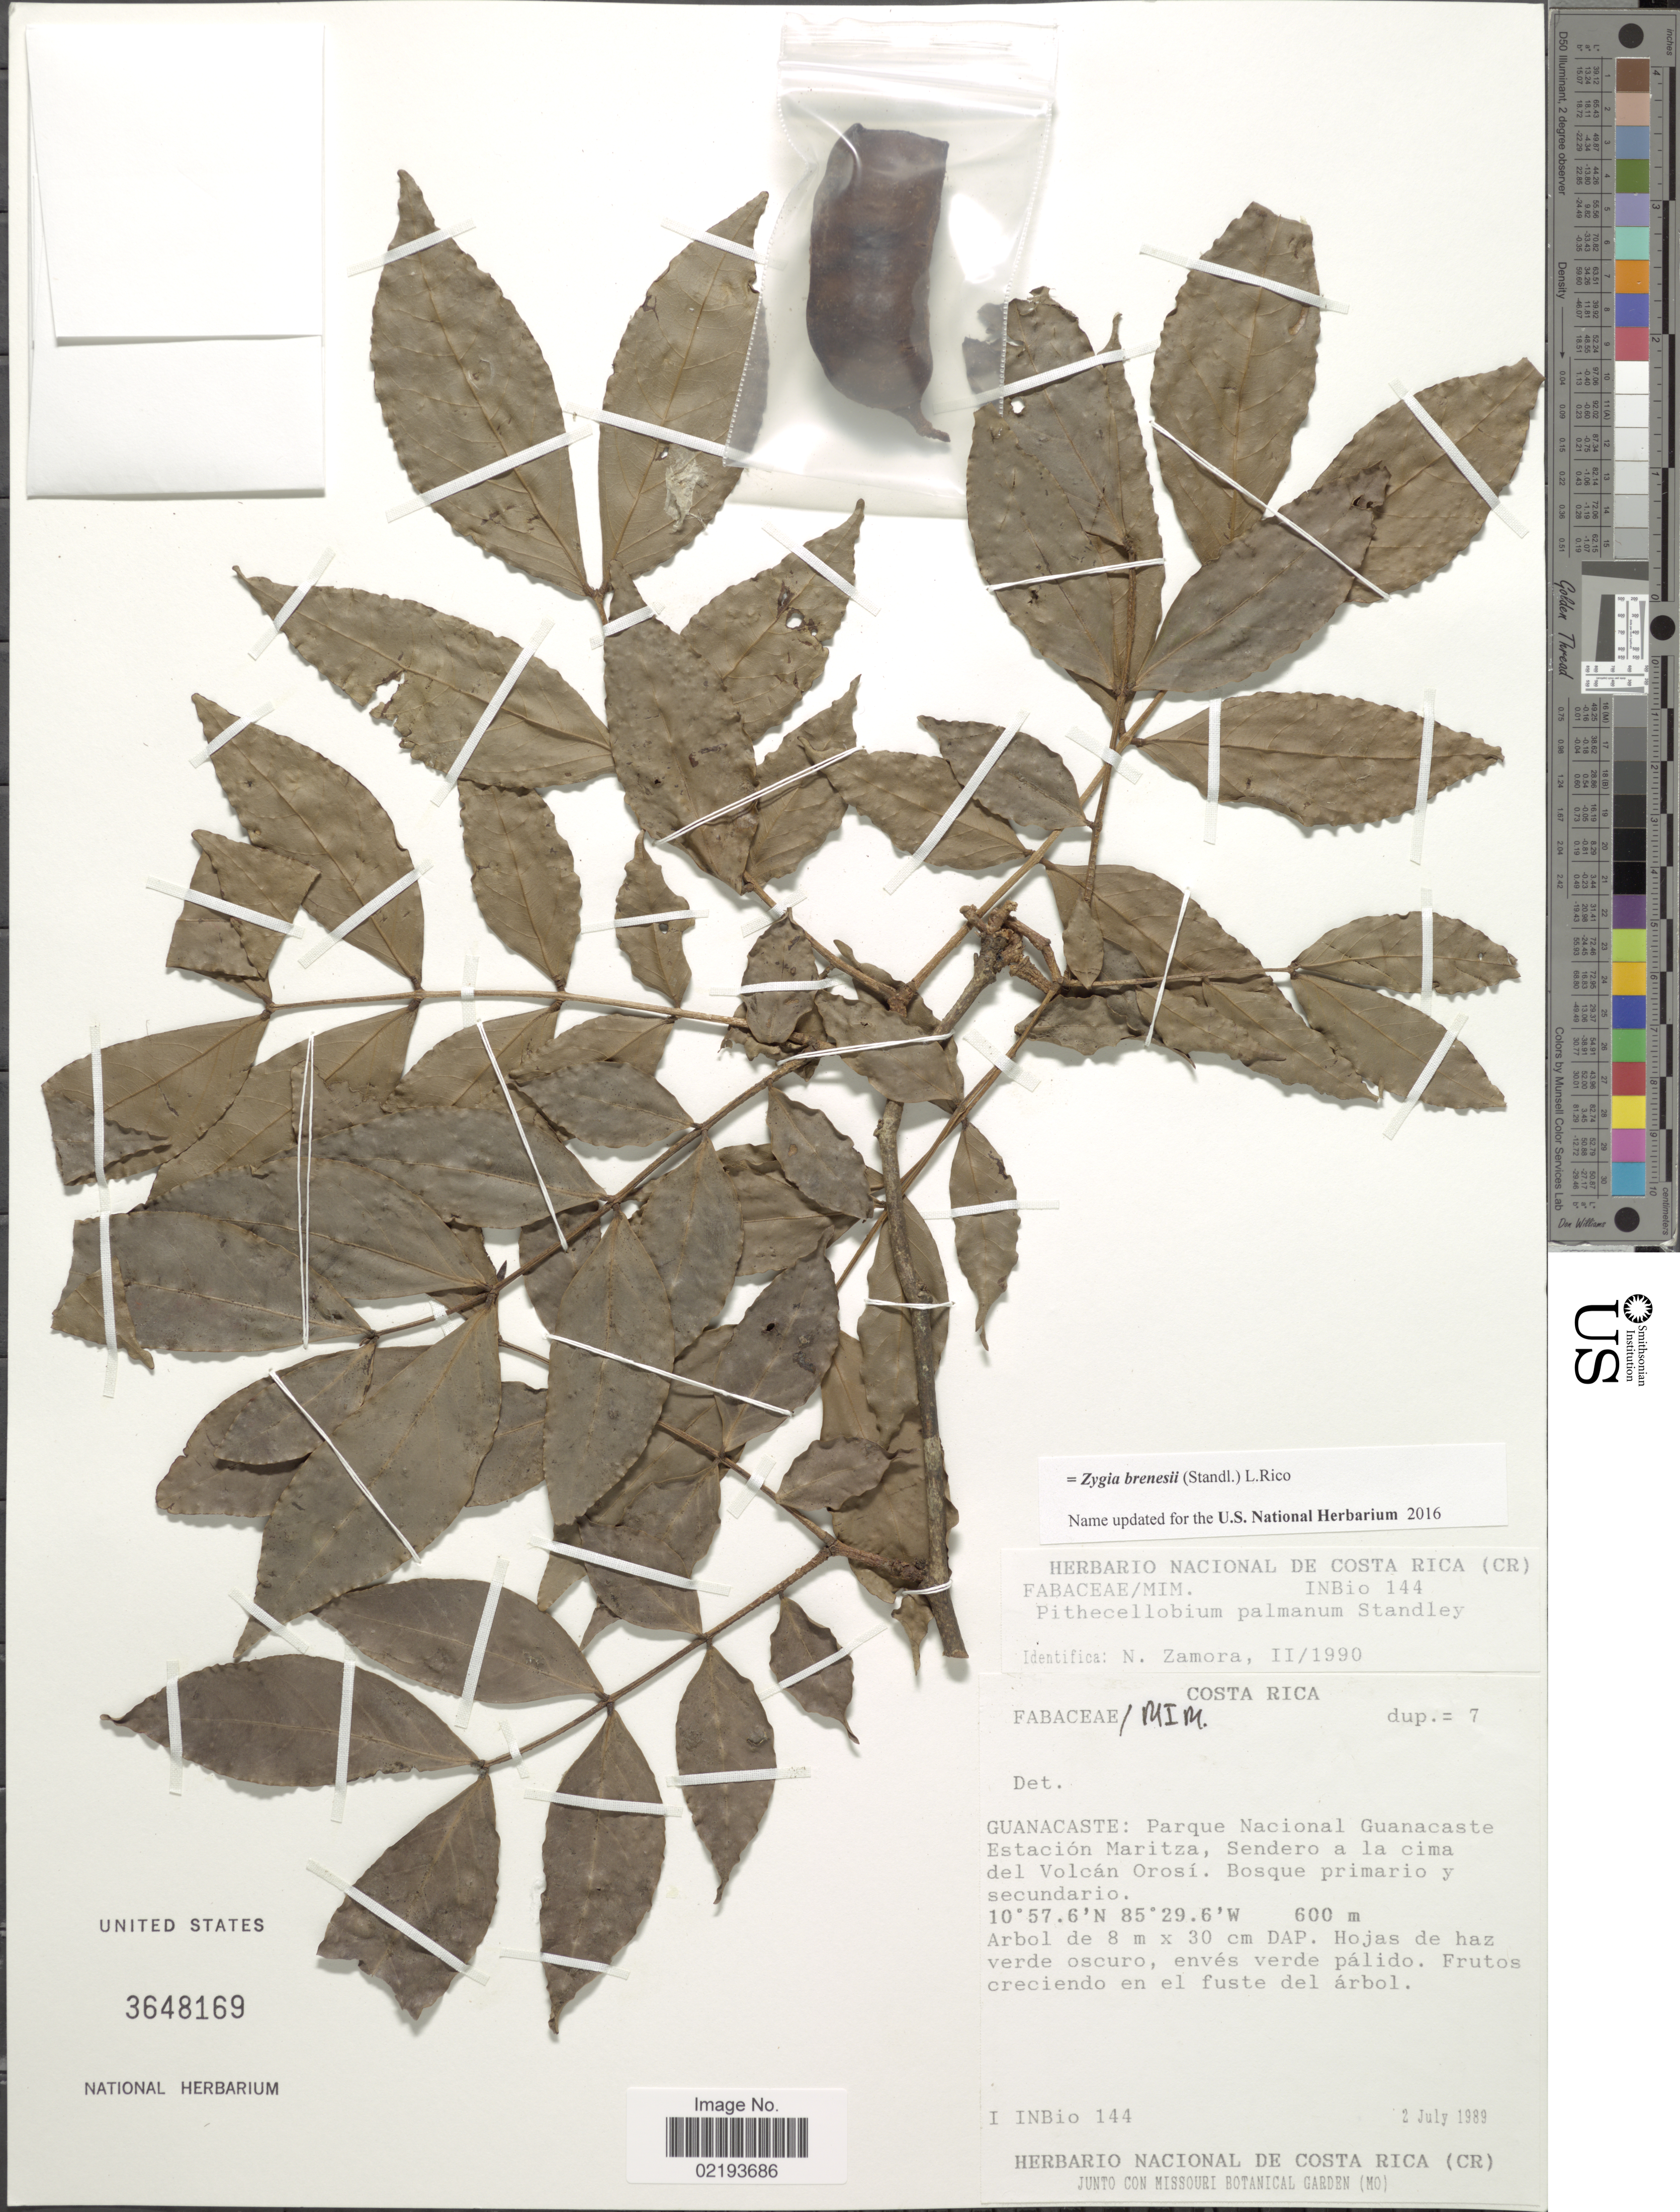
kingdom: Plantae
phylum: Tracheophyta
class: Magnoliopsida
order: Fabales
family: Fabaceae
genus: Zygia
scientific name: Zygia brenesii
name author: (Standl.) L. Rico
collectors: Museo Nacional de Costa Rica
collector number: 144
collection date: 1989-07-02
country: Costa Rica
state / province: Guanacaste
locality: Parque Nacional Guanacaste Estación Maritza, Sendero al cima del Volcán Orosí. Bosque primario y secundario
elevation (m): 600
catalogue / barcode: US 3648169